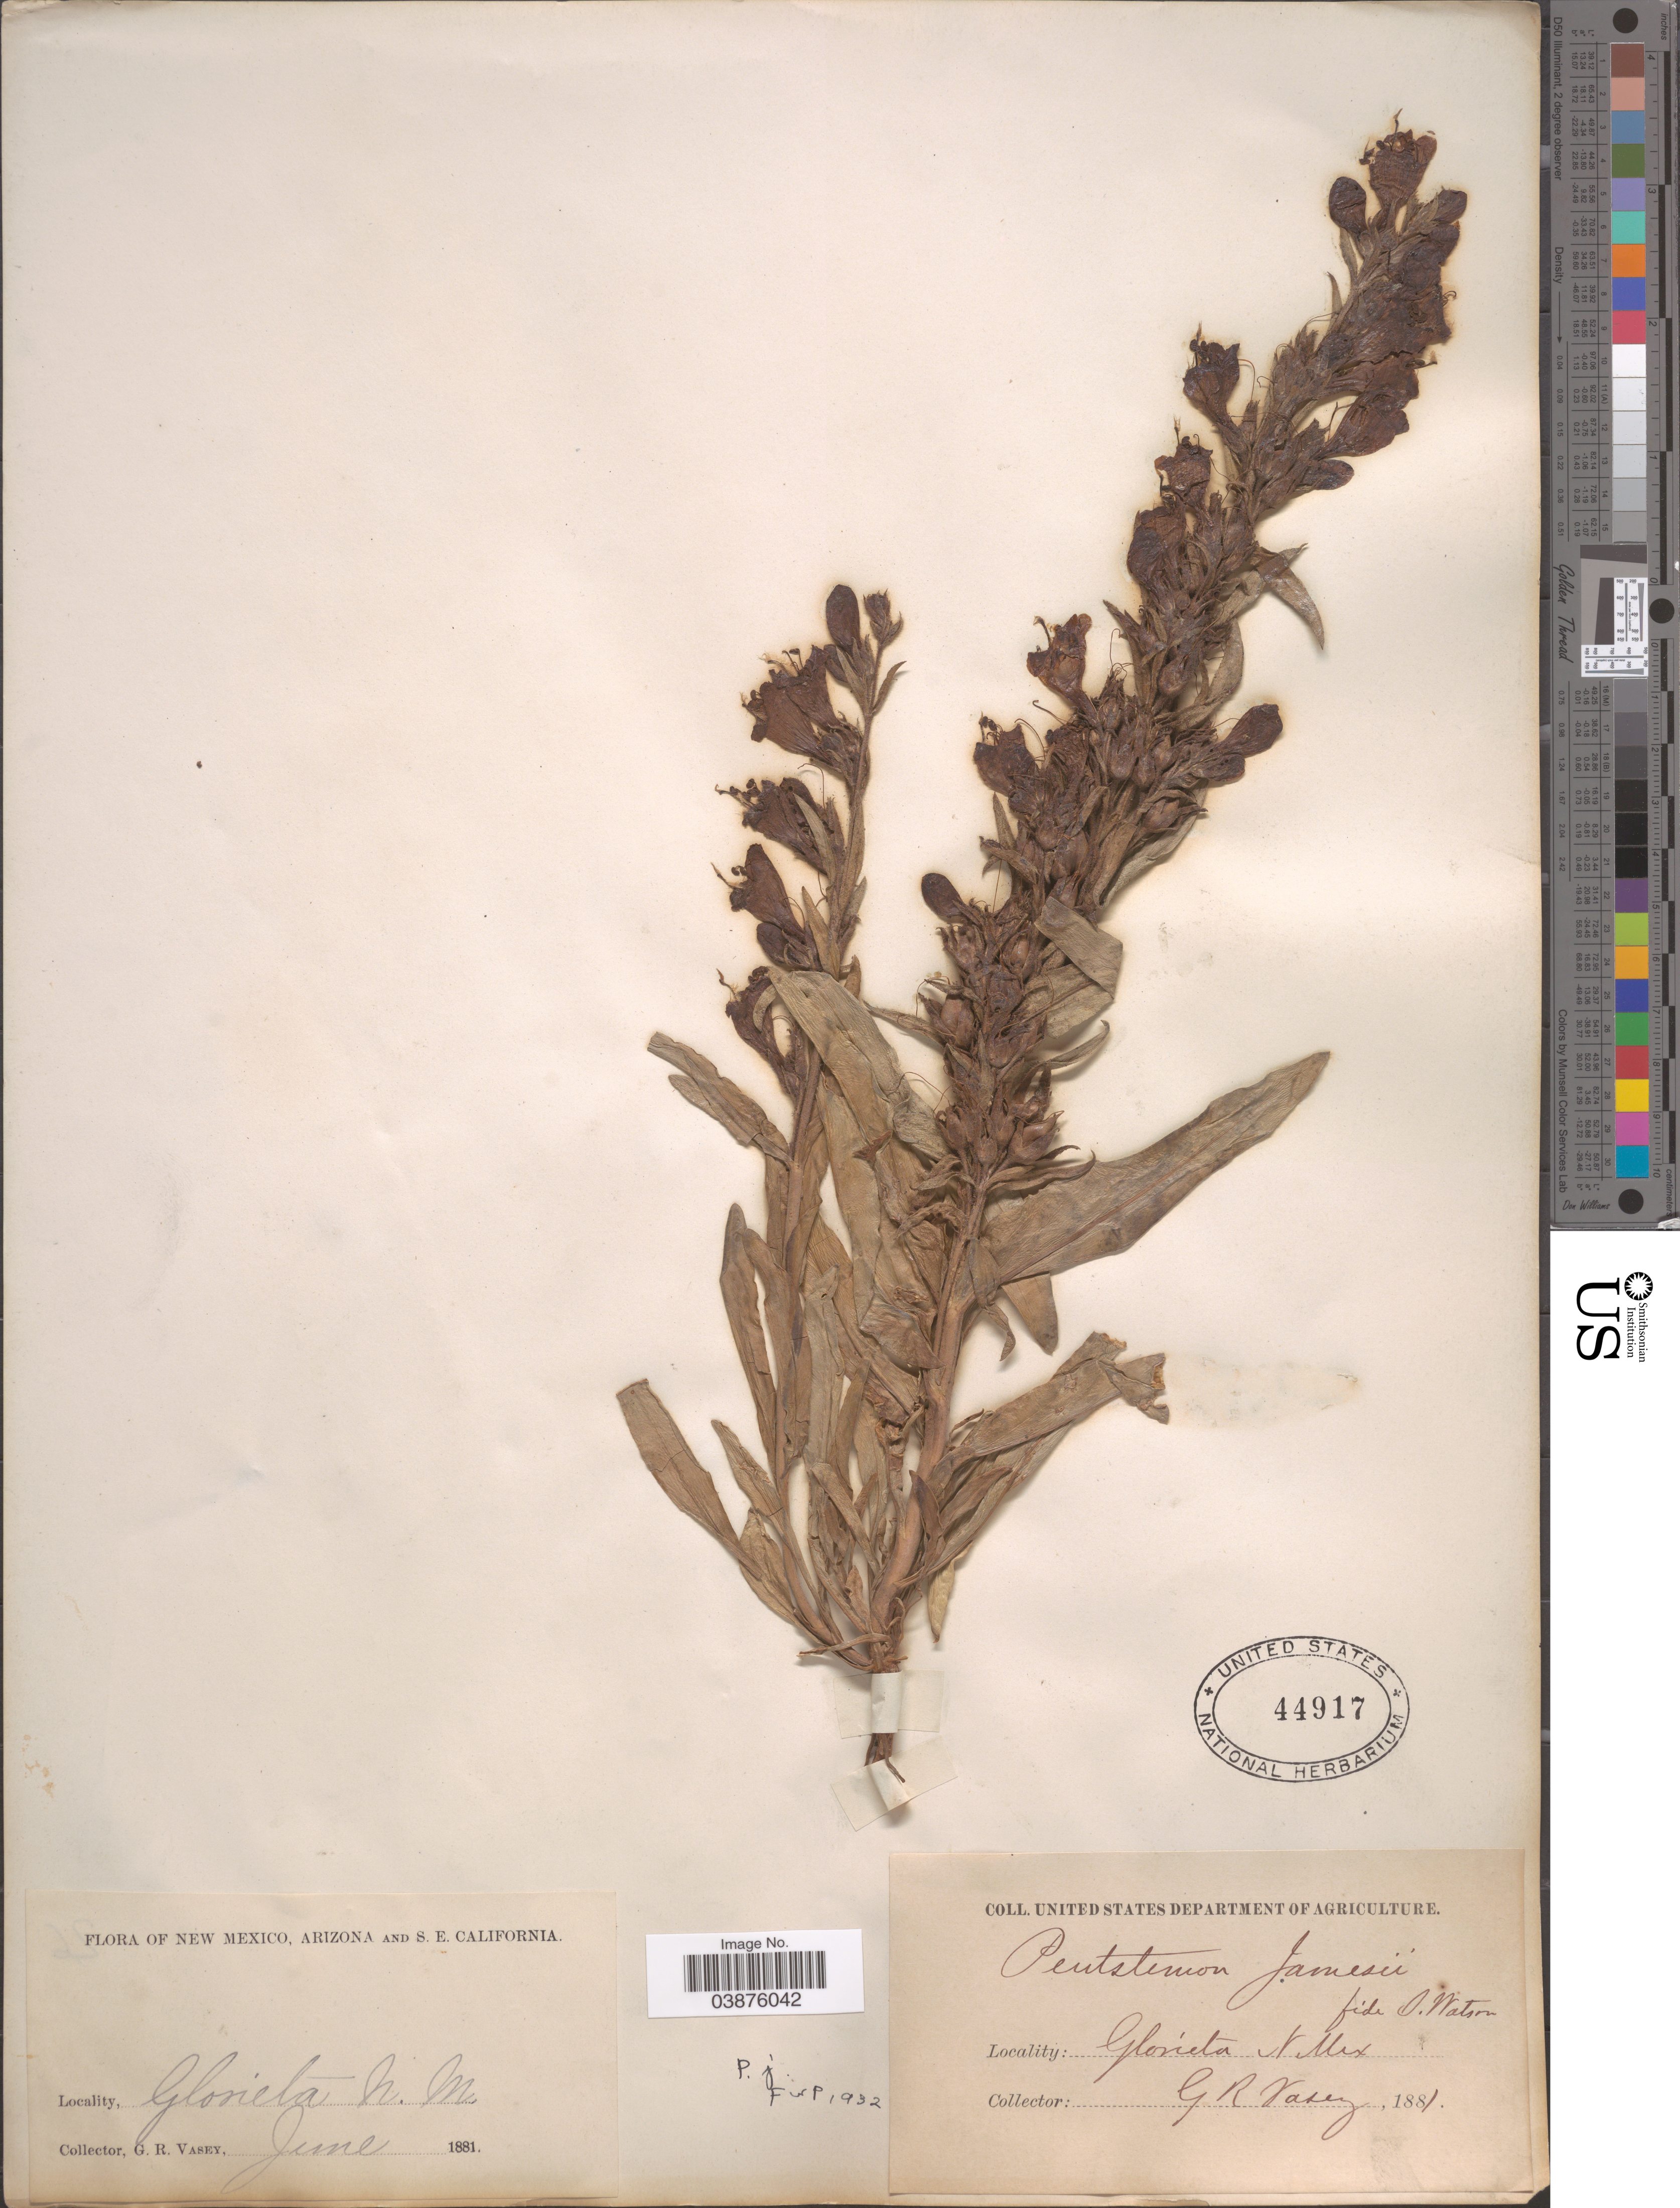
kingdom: Plantae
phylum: Tracheophyta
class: Magnoliopsida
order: Lamiales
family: Plantaginaceae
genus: Penstemon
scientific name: Penstemon jamesii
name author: Benth.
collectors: G. R. Vasey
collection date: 1881-06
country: United States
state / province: New Mexico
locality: Glorieta.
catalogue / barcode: US 44917